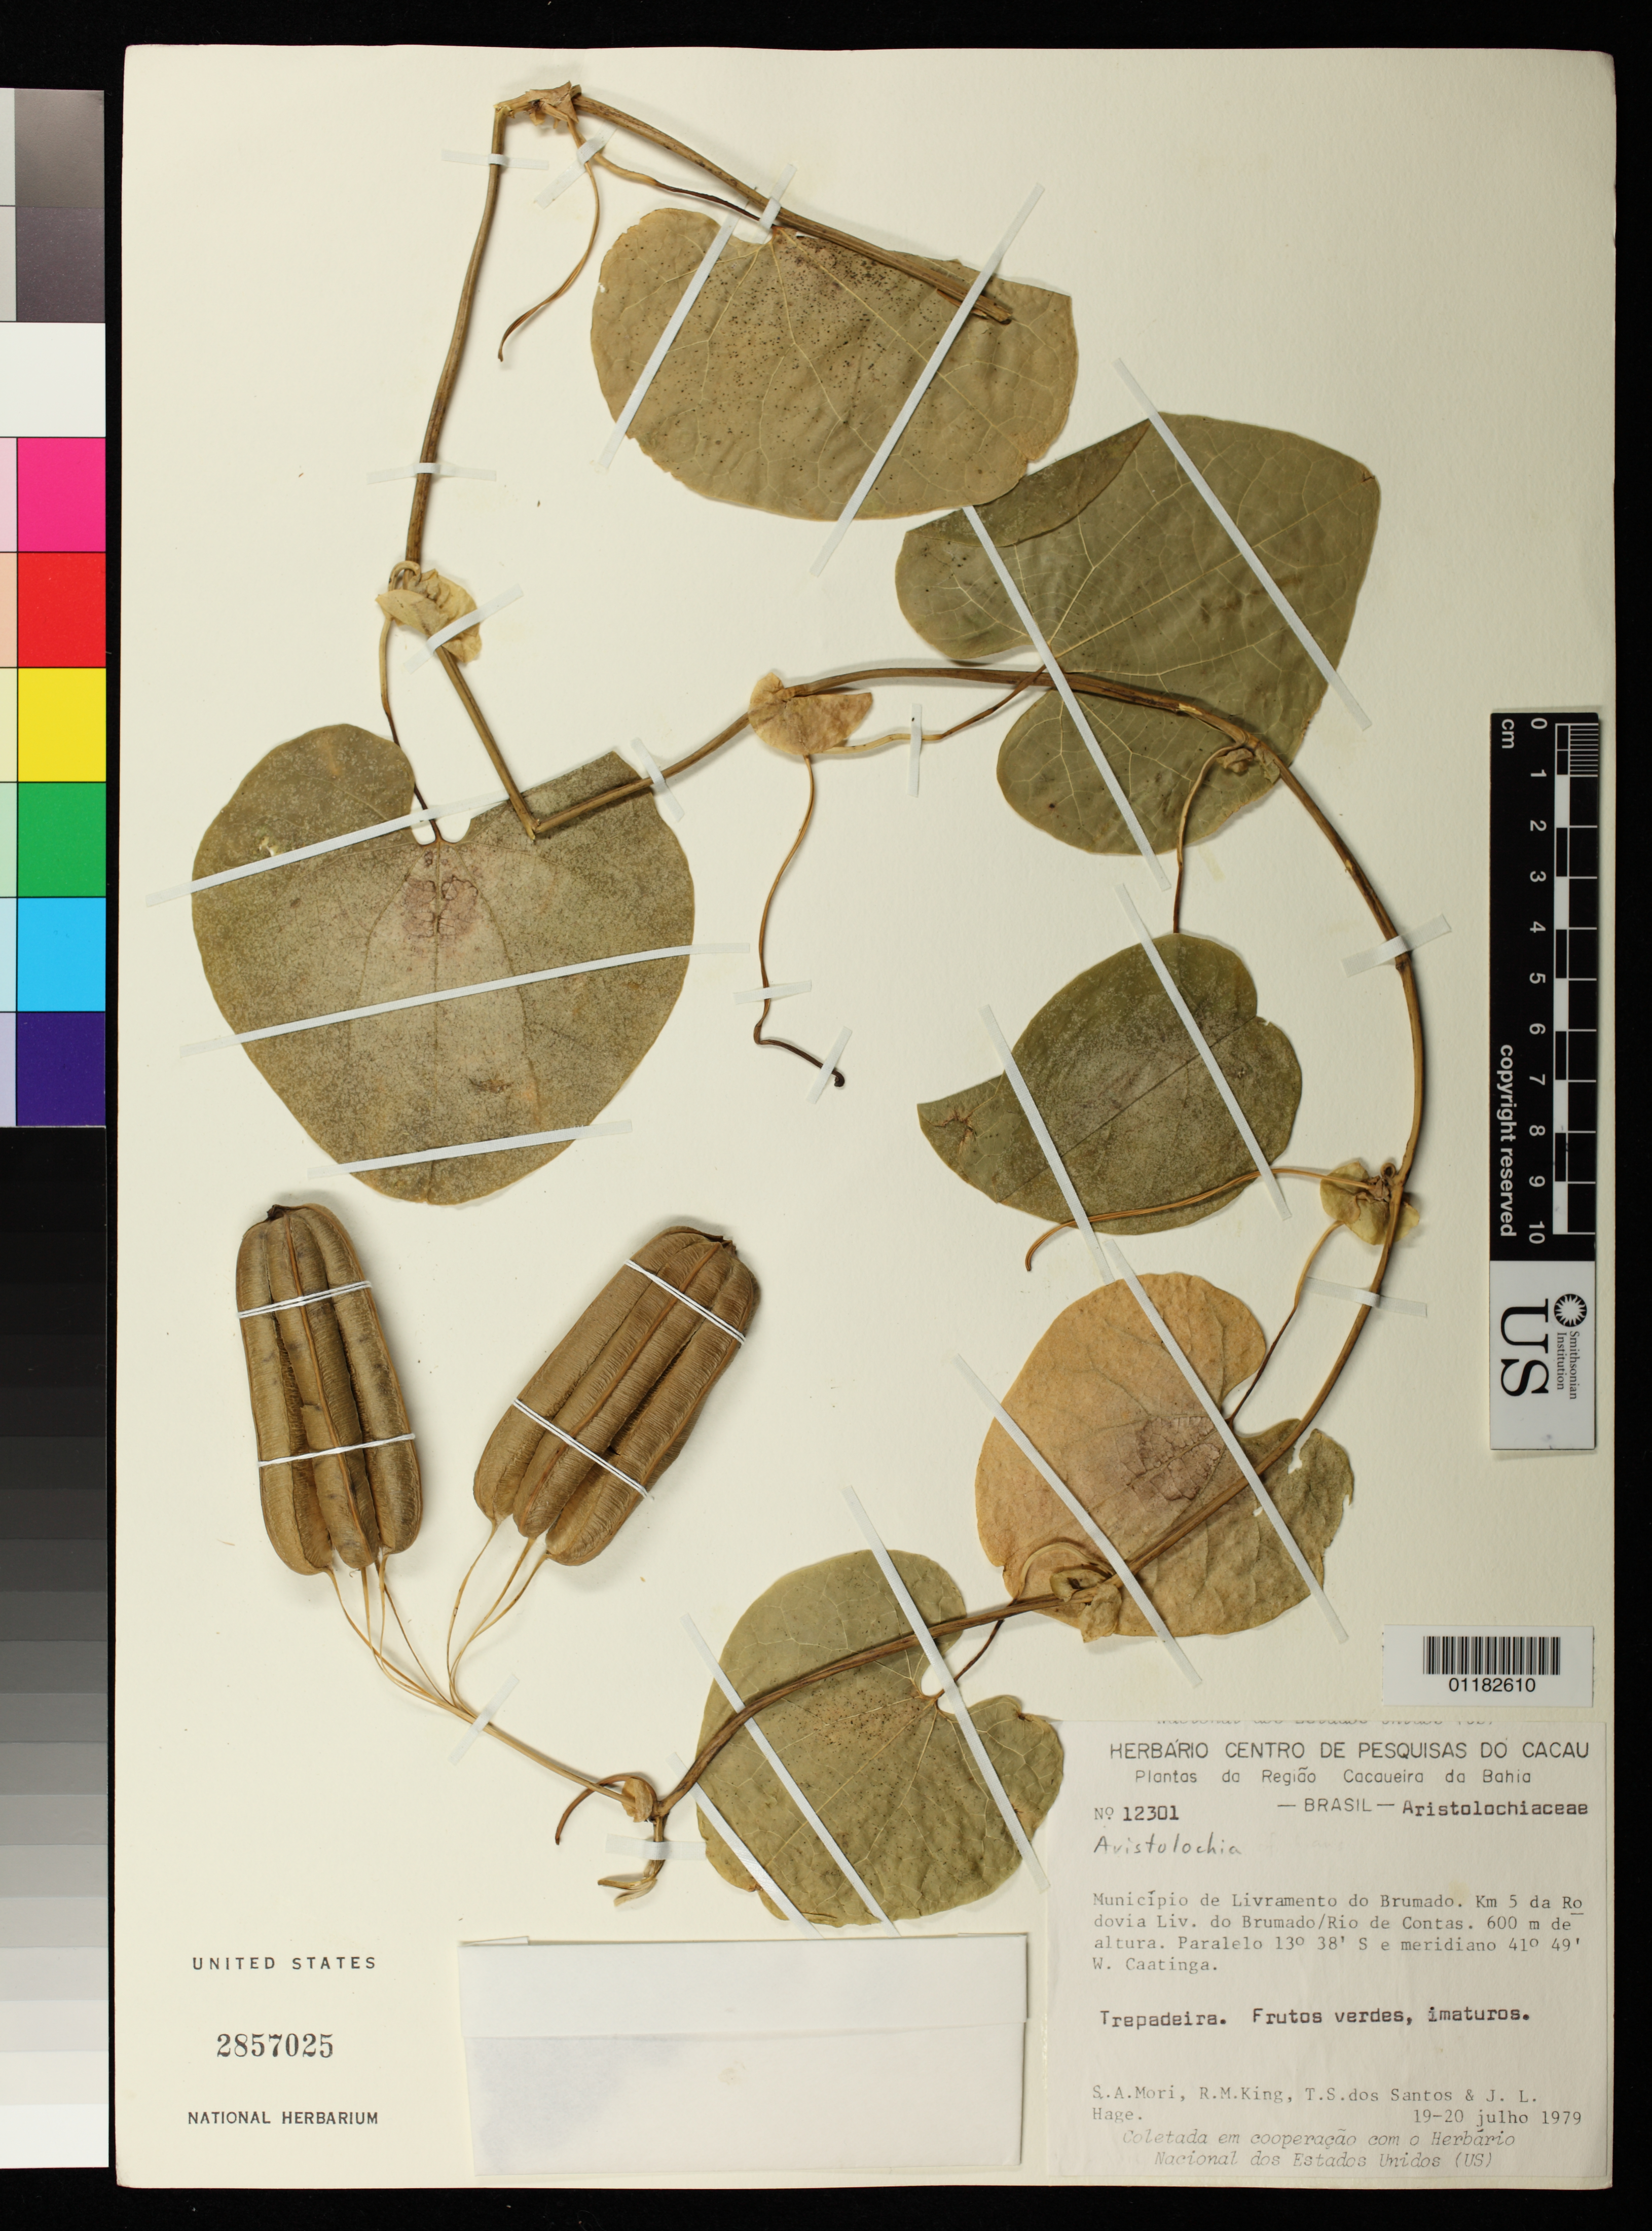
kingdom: Plantae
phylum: Tracheophyta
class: Magnoliopsida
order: Piperales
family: Aristolochiaceae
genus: Aristolochia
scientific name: Aristolochia sp.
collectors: S. Mori, R. M. King, T. S. Santos & J. L. Hage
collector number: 12301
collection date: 1979-07-19/1979-07-20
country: Brazil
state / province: Bahia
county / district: Livramento do Brumado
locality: Municipio de Livramento do Brumado. Km 5 da Rodovia Liv. do Bromado/Rio de Contas.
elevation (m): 600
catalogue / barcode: US 2857025